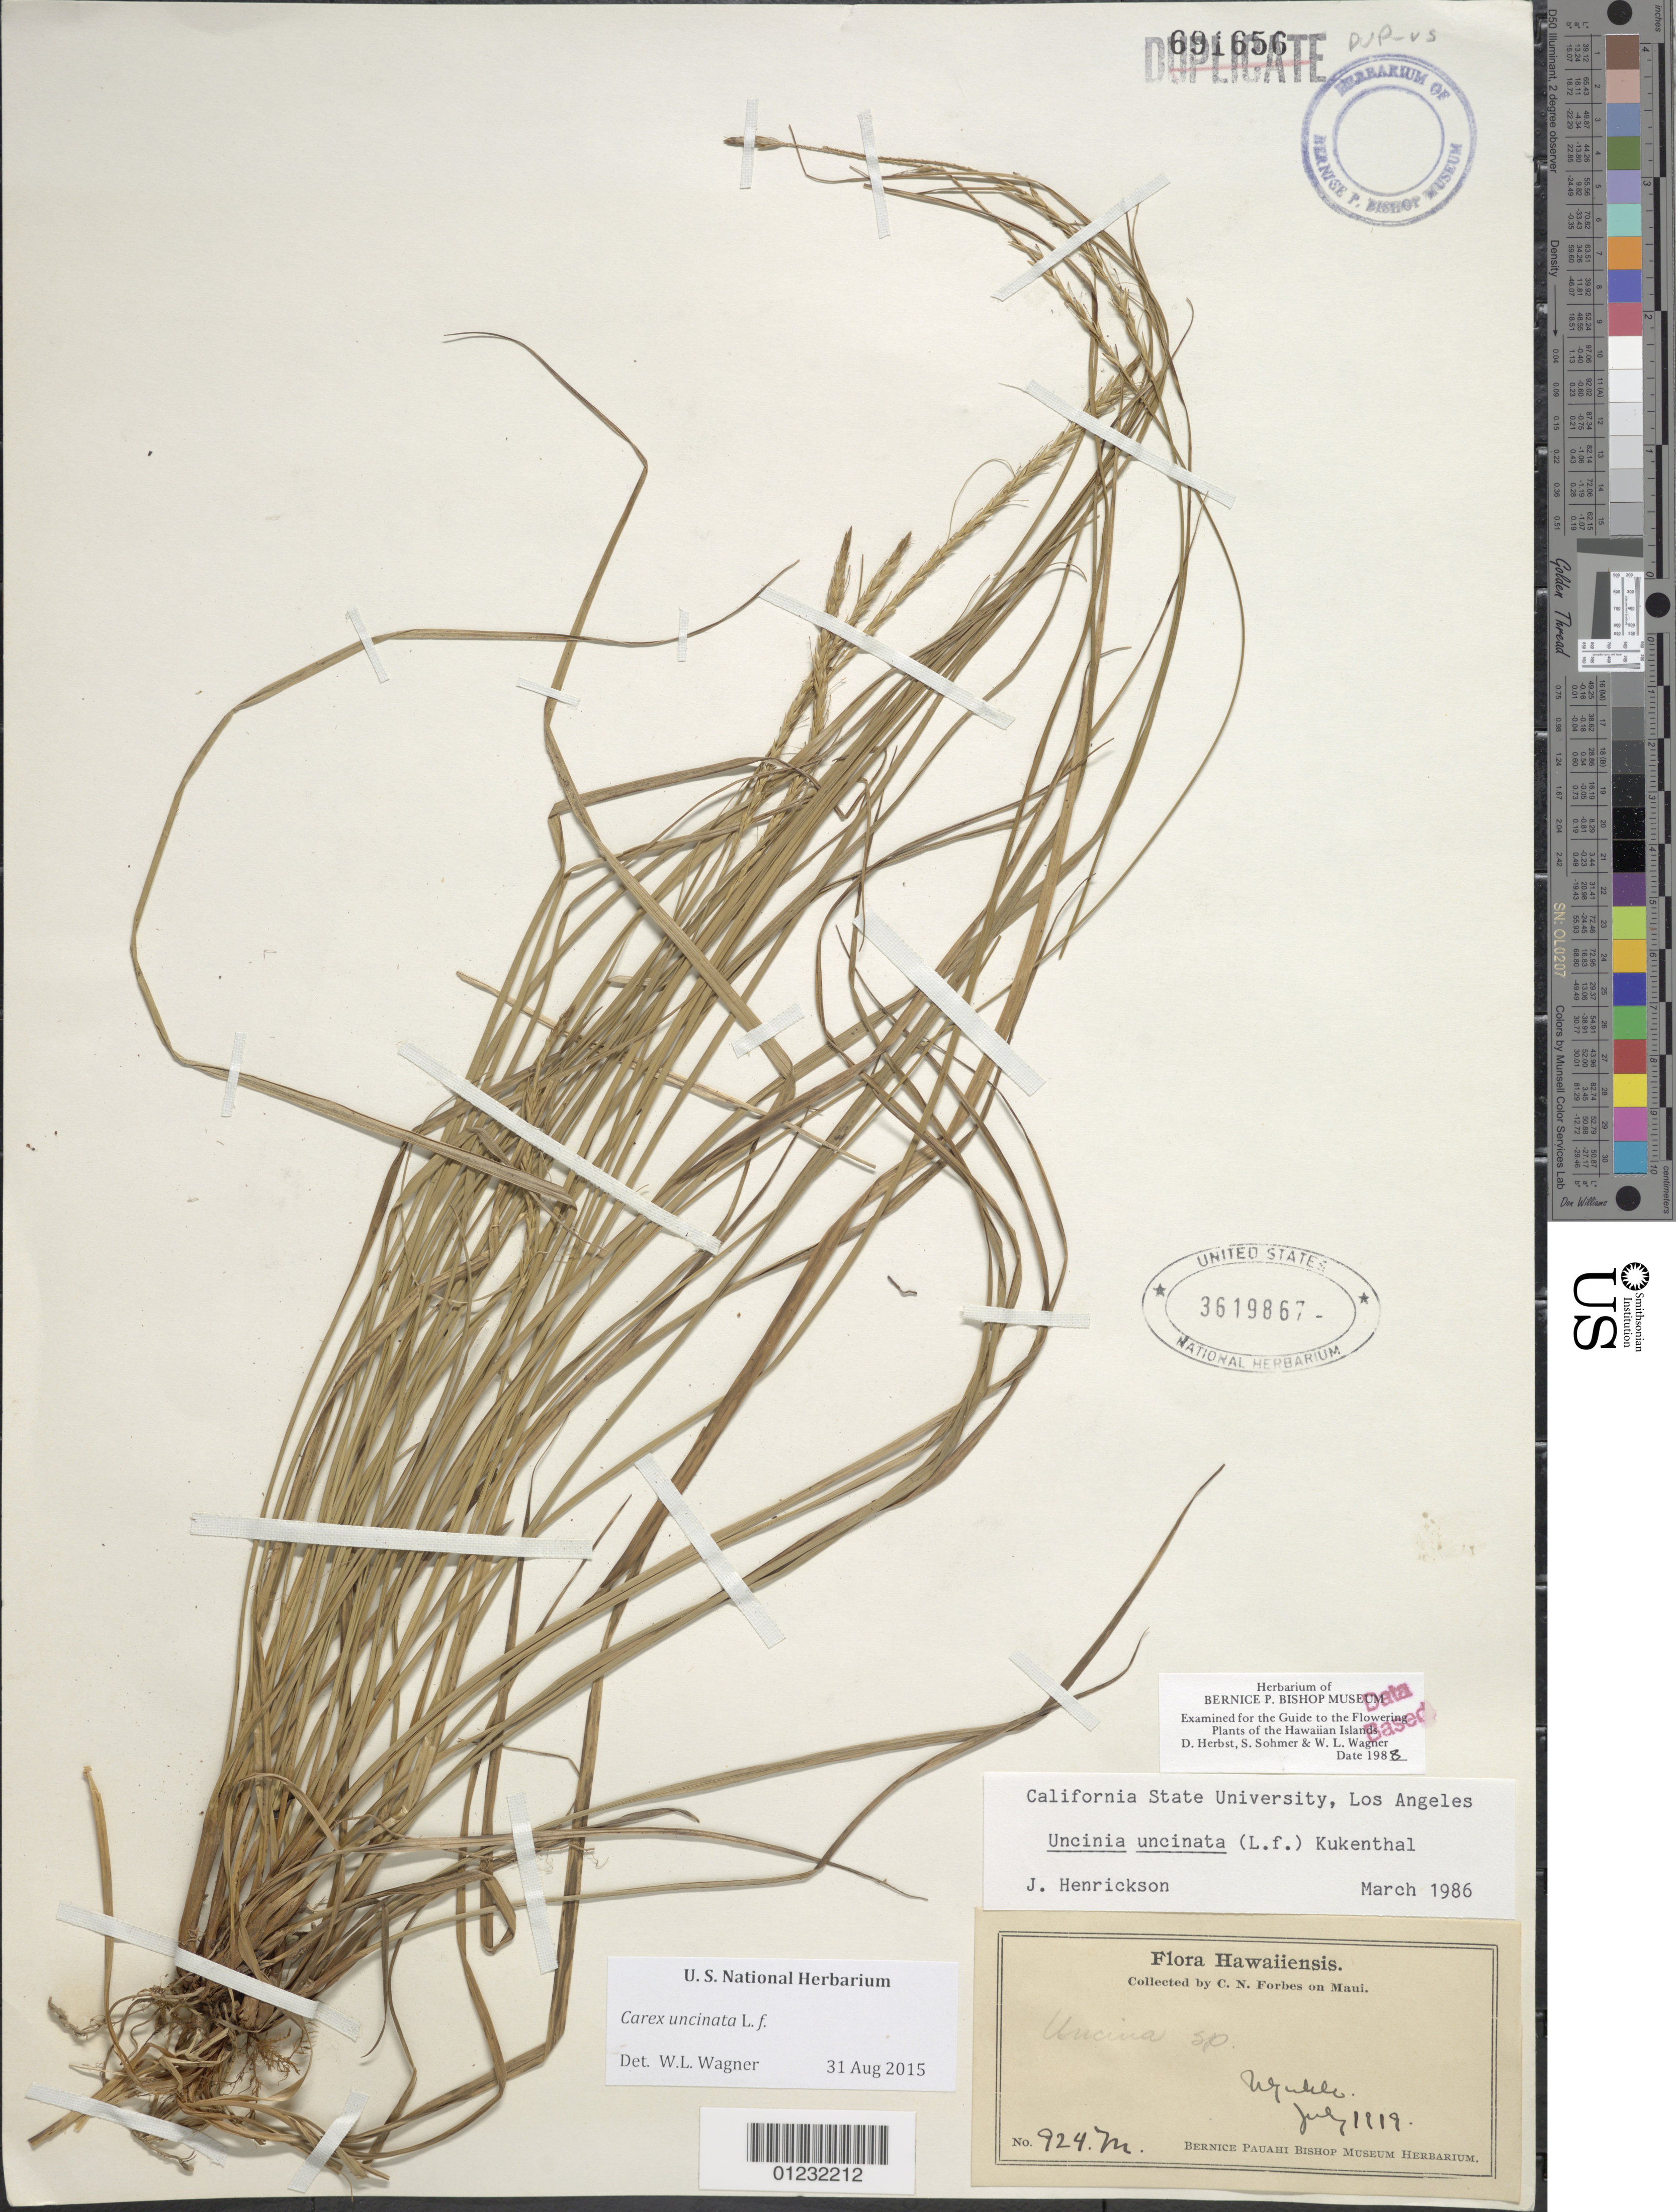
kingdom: Plantae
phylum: Tracheophyta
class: Liliopsida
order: Poales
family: Cyperaceae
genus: Carex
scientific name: Carex uncinata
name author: L. f.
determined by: Wagner, W. L., (BOT), Smithsonian Institution - National Museum of Natural History (UNITED STATES)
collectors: C. N. Forbes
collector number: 924.M.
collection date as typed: Jul 1919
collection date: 1919-07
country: United States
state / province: Hawaii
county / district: Maui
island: Maui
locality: Maui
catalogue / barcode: US 3619867